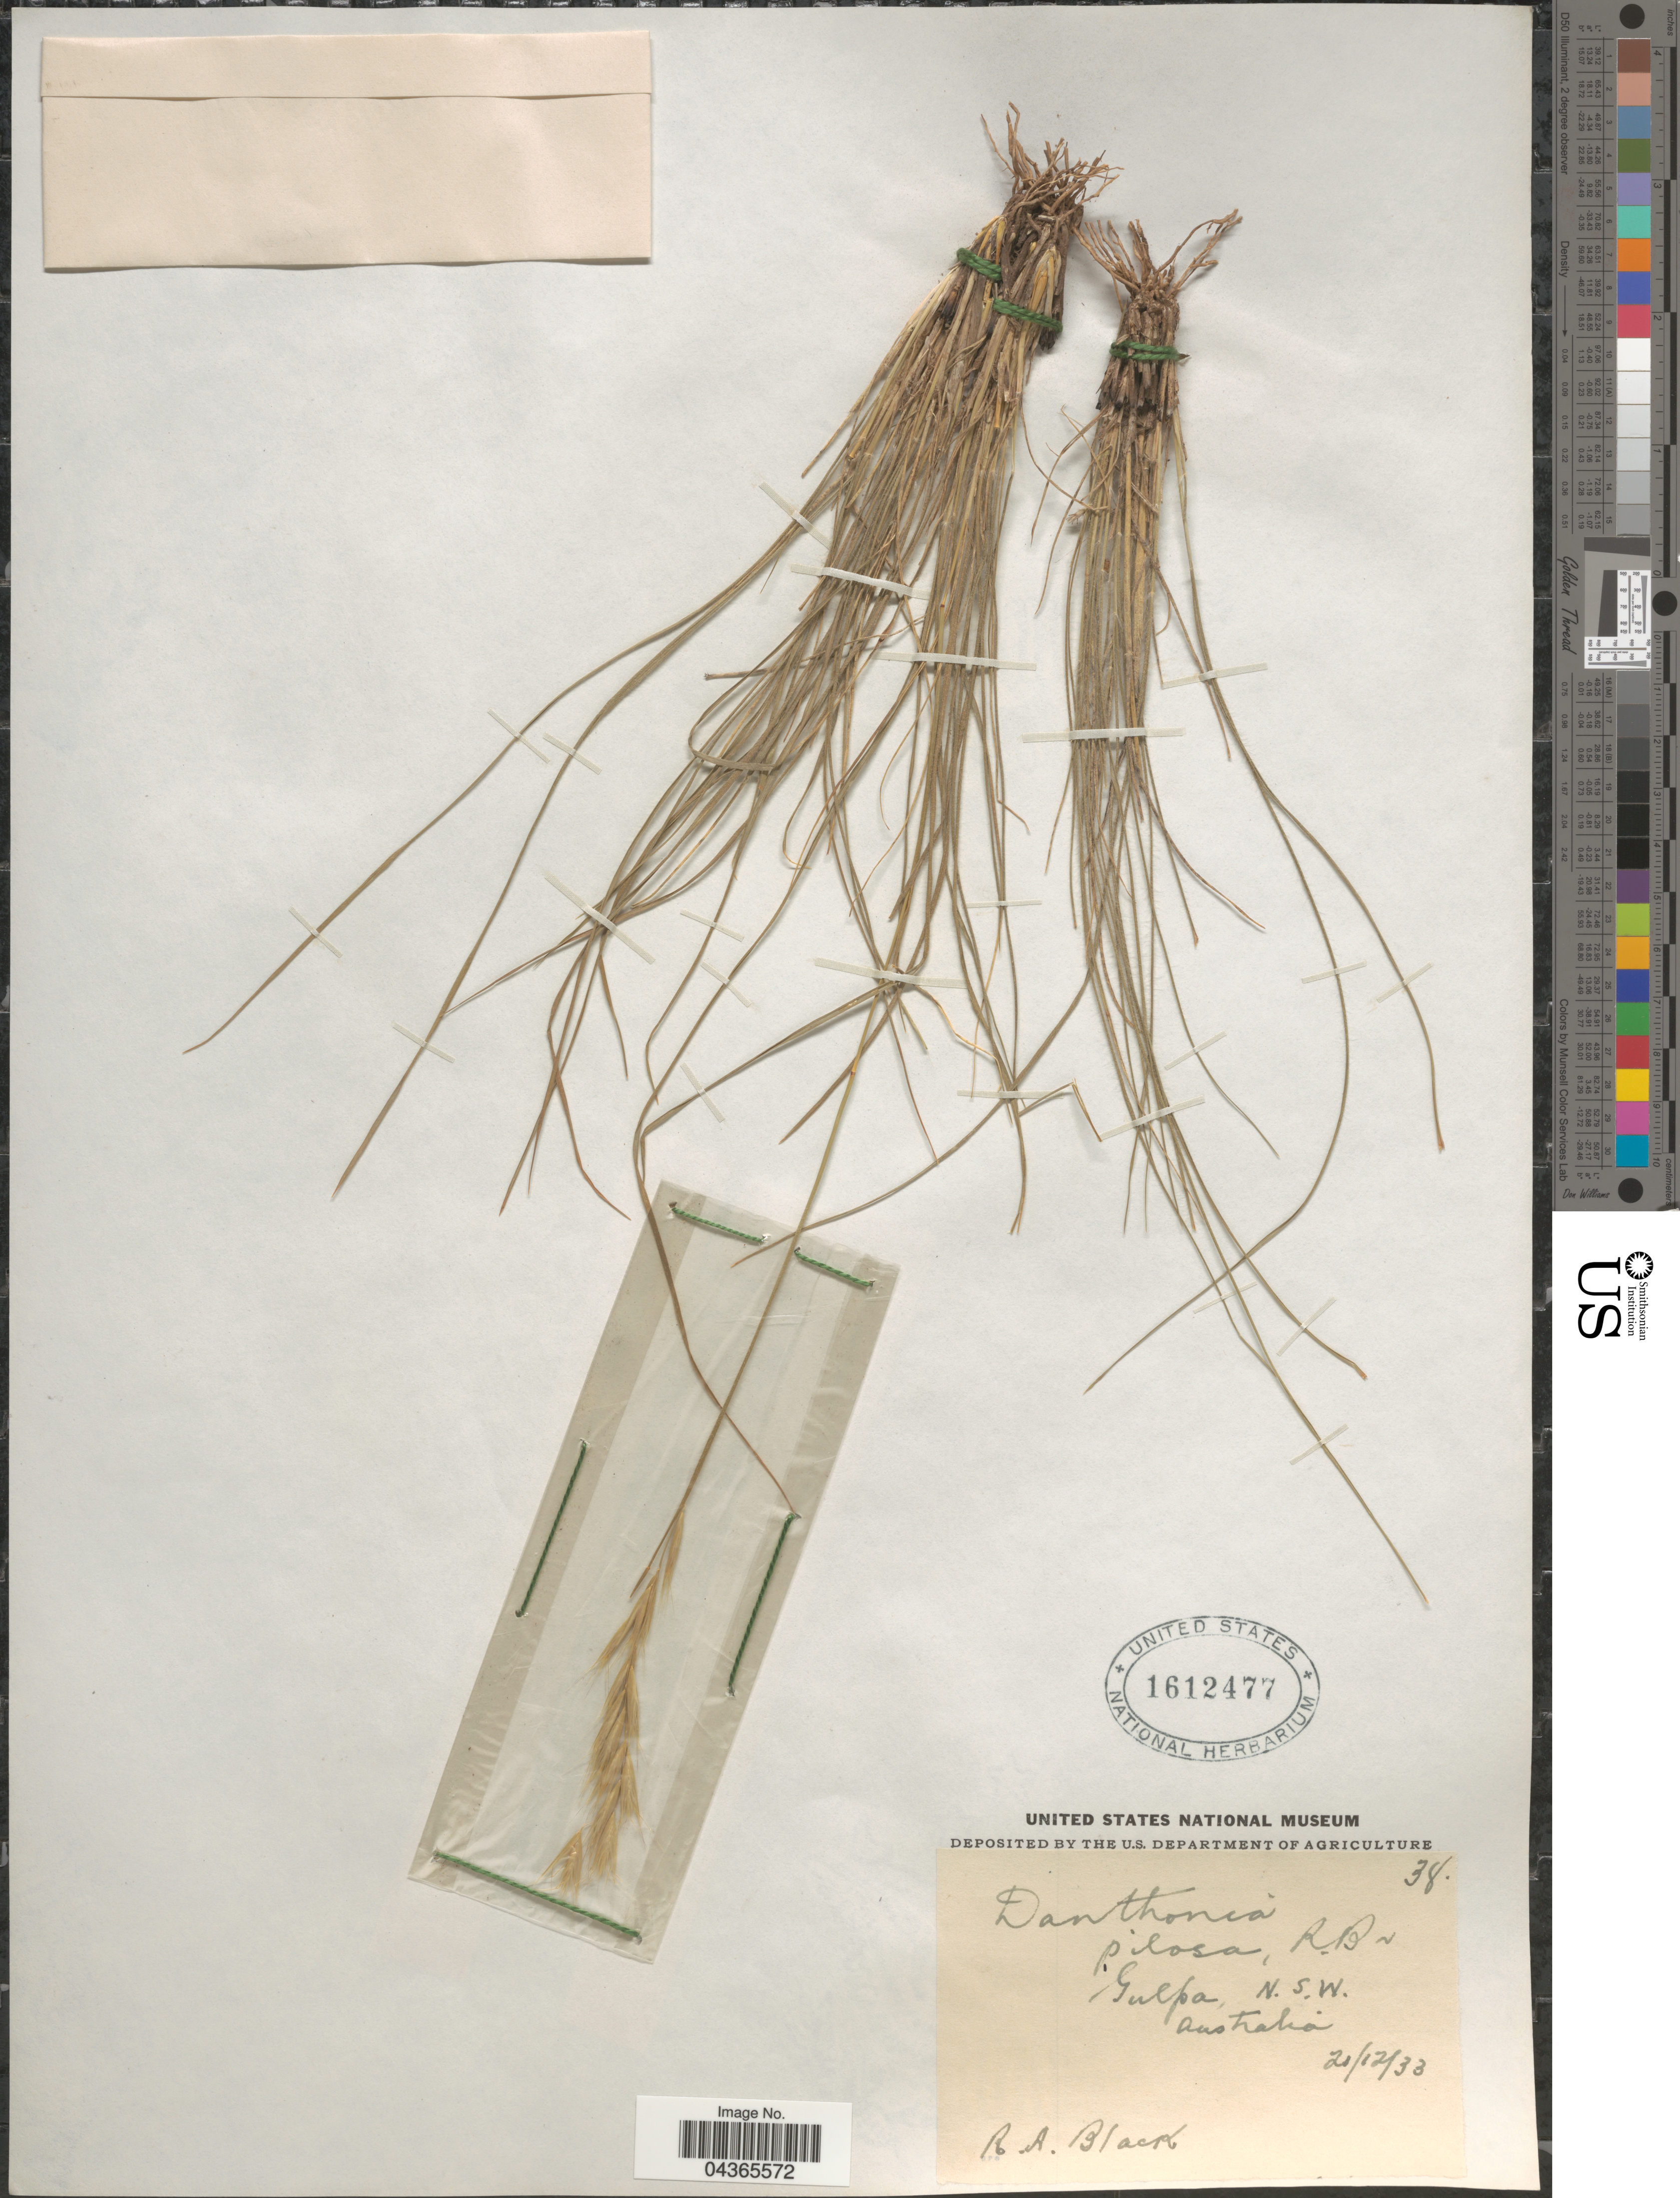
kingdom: Plantae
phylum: Tracheophyta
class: Liliopsida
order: Poales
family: Poaceae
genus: Rytidosperma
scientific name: Rytidosperma pilosum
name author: (R. Br.) Connor & Edgar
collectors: R. A. Black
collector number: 38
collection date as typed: Transcribed d/m/y: 21/12/33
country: Australia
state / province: New South Wales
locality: Gulpa.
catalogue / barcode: US 1612477